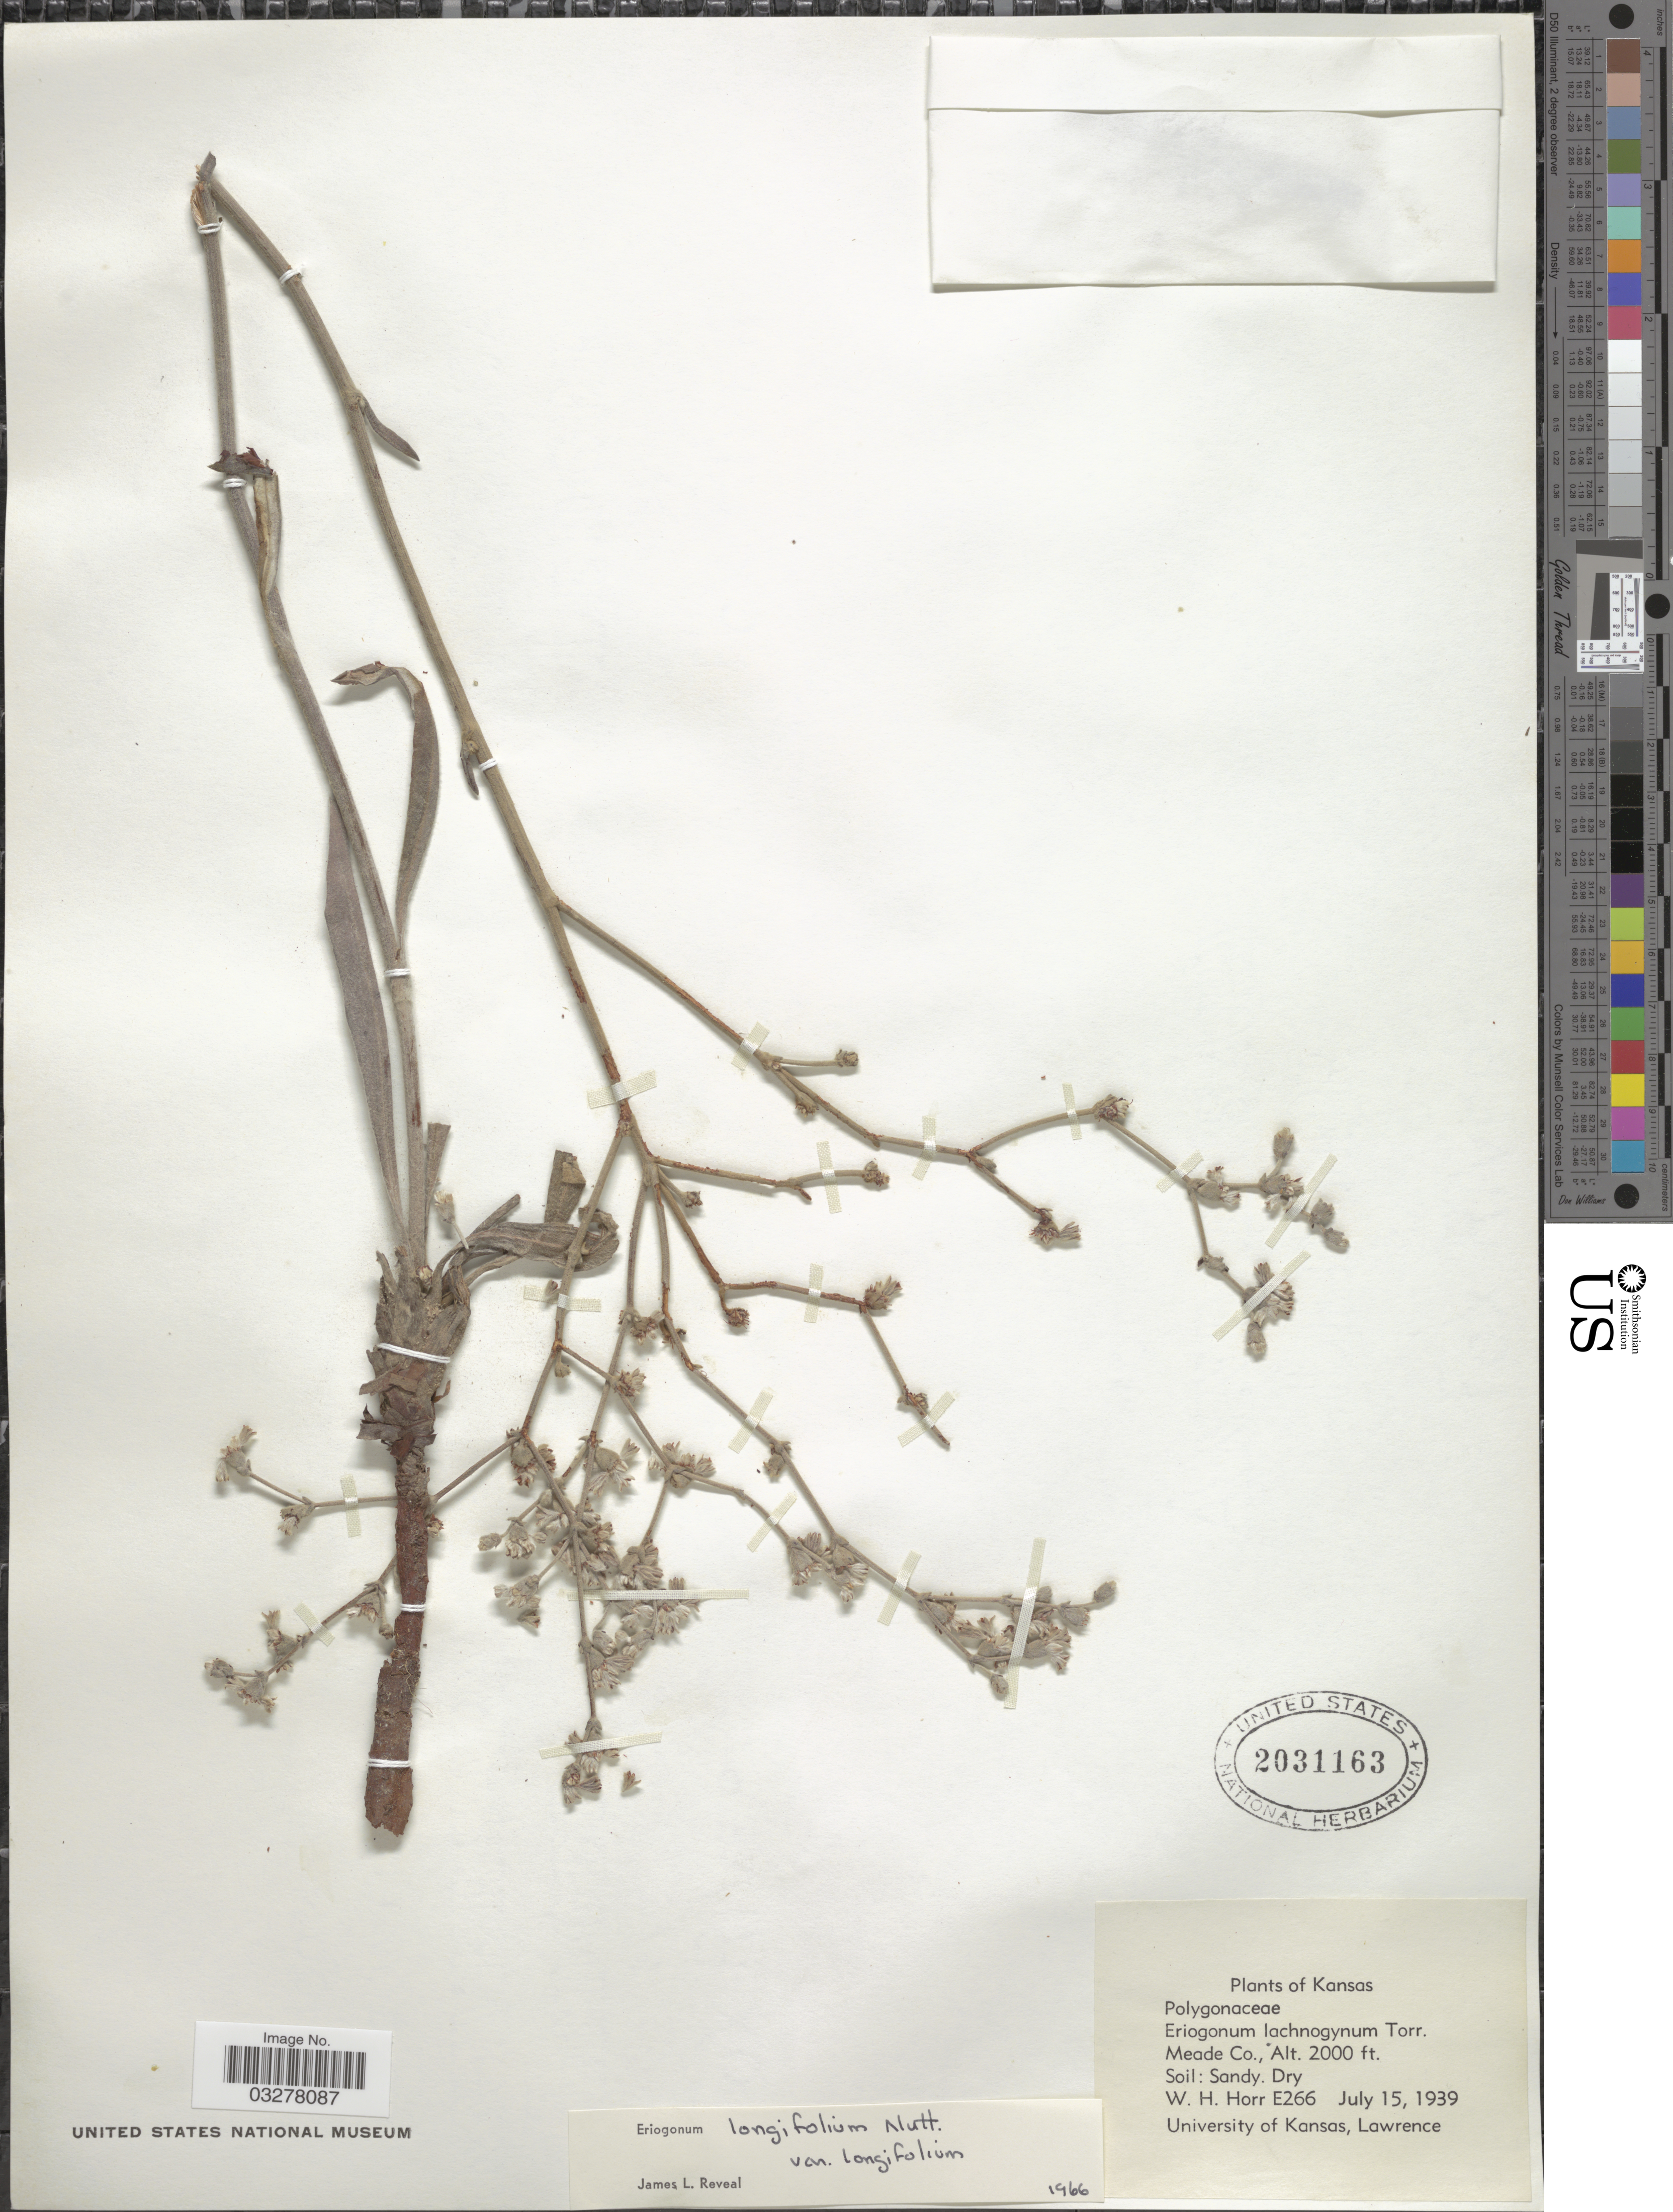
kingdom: Plantae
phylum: Tracheophyta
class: Magnoliopsida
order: Caryophyllales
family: Polygonaceae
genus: Eriogonum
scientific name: Eriogonum longifolium var. lindheimeri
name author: Gand.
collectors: W. H. Horr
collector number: E266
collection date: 1939-07-15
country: United States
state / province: Kansas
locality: Meade Co.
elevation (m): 610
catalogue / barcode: US 2031163